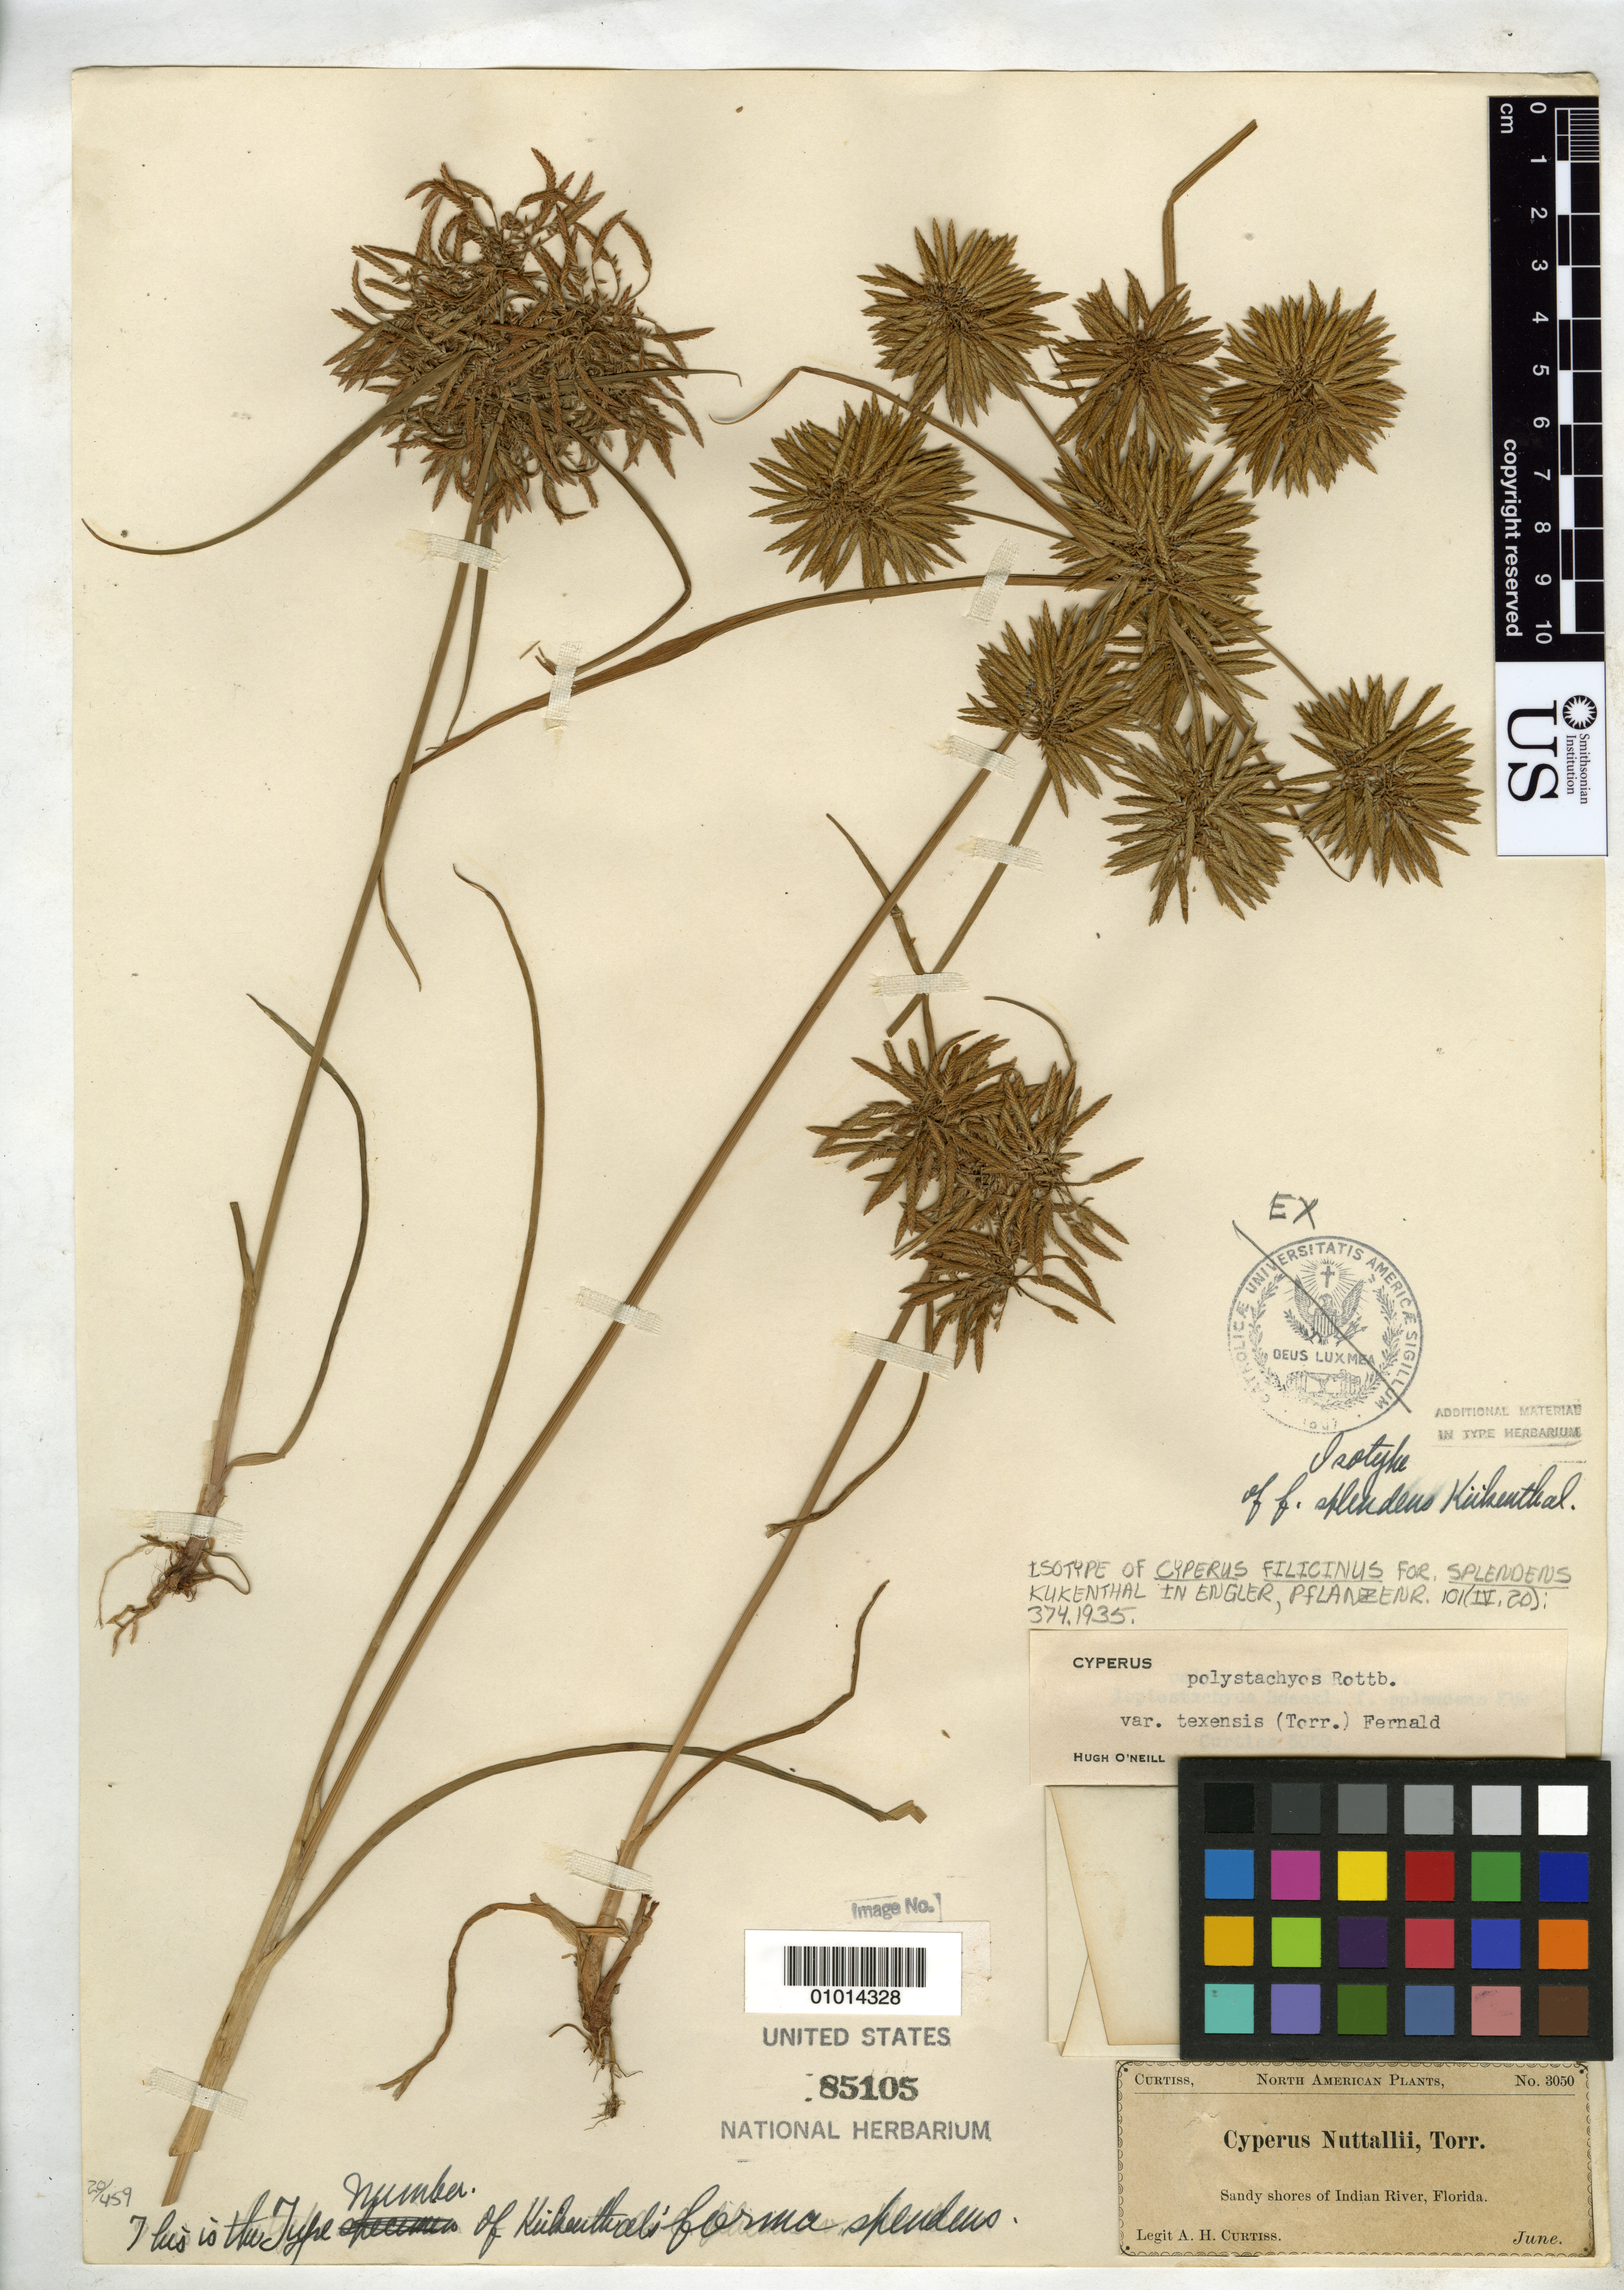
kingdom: Plantae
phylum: Tracheophyta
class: Liliopsida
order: Poales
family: Cyperaceae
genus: Cyperus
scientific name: Cyperus filicinus f. splendens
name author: Kük. in Engl.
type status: Isotype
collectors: A. H. Curtiss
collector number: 3050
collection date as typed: June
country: United States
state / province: Florida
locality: Sandy shores of Indian River.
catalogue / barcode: US 85105